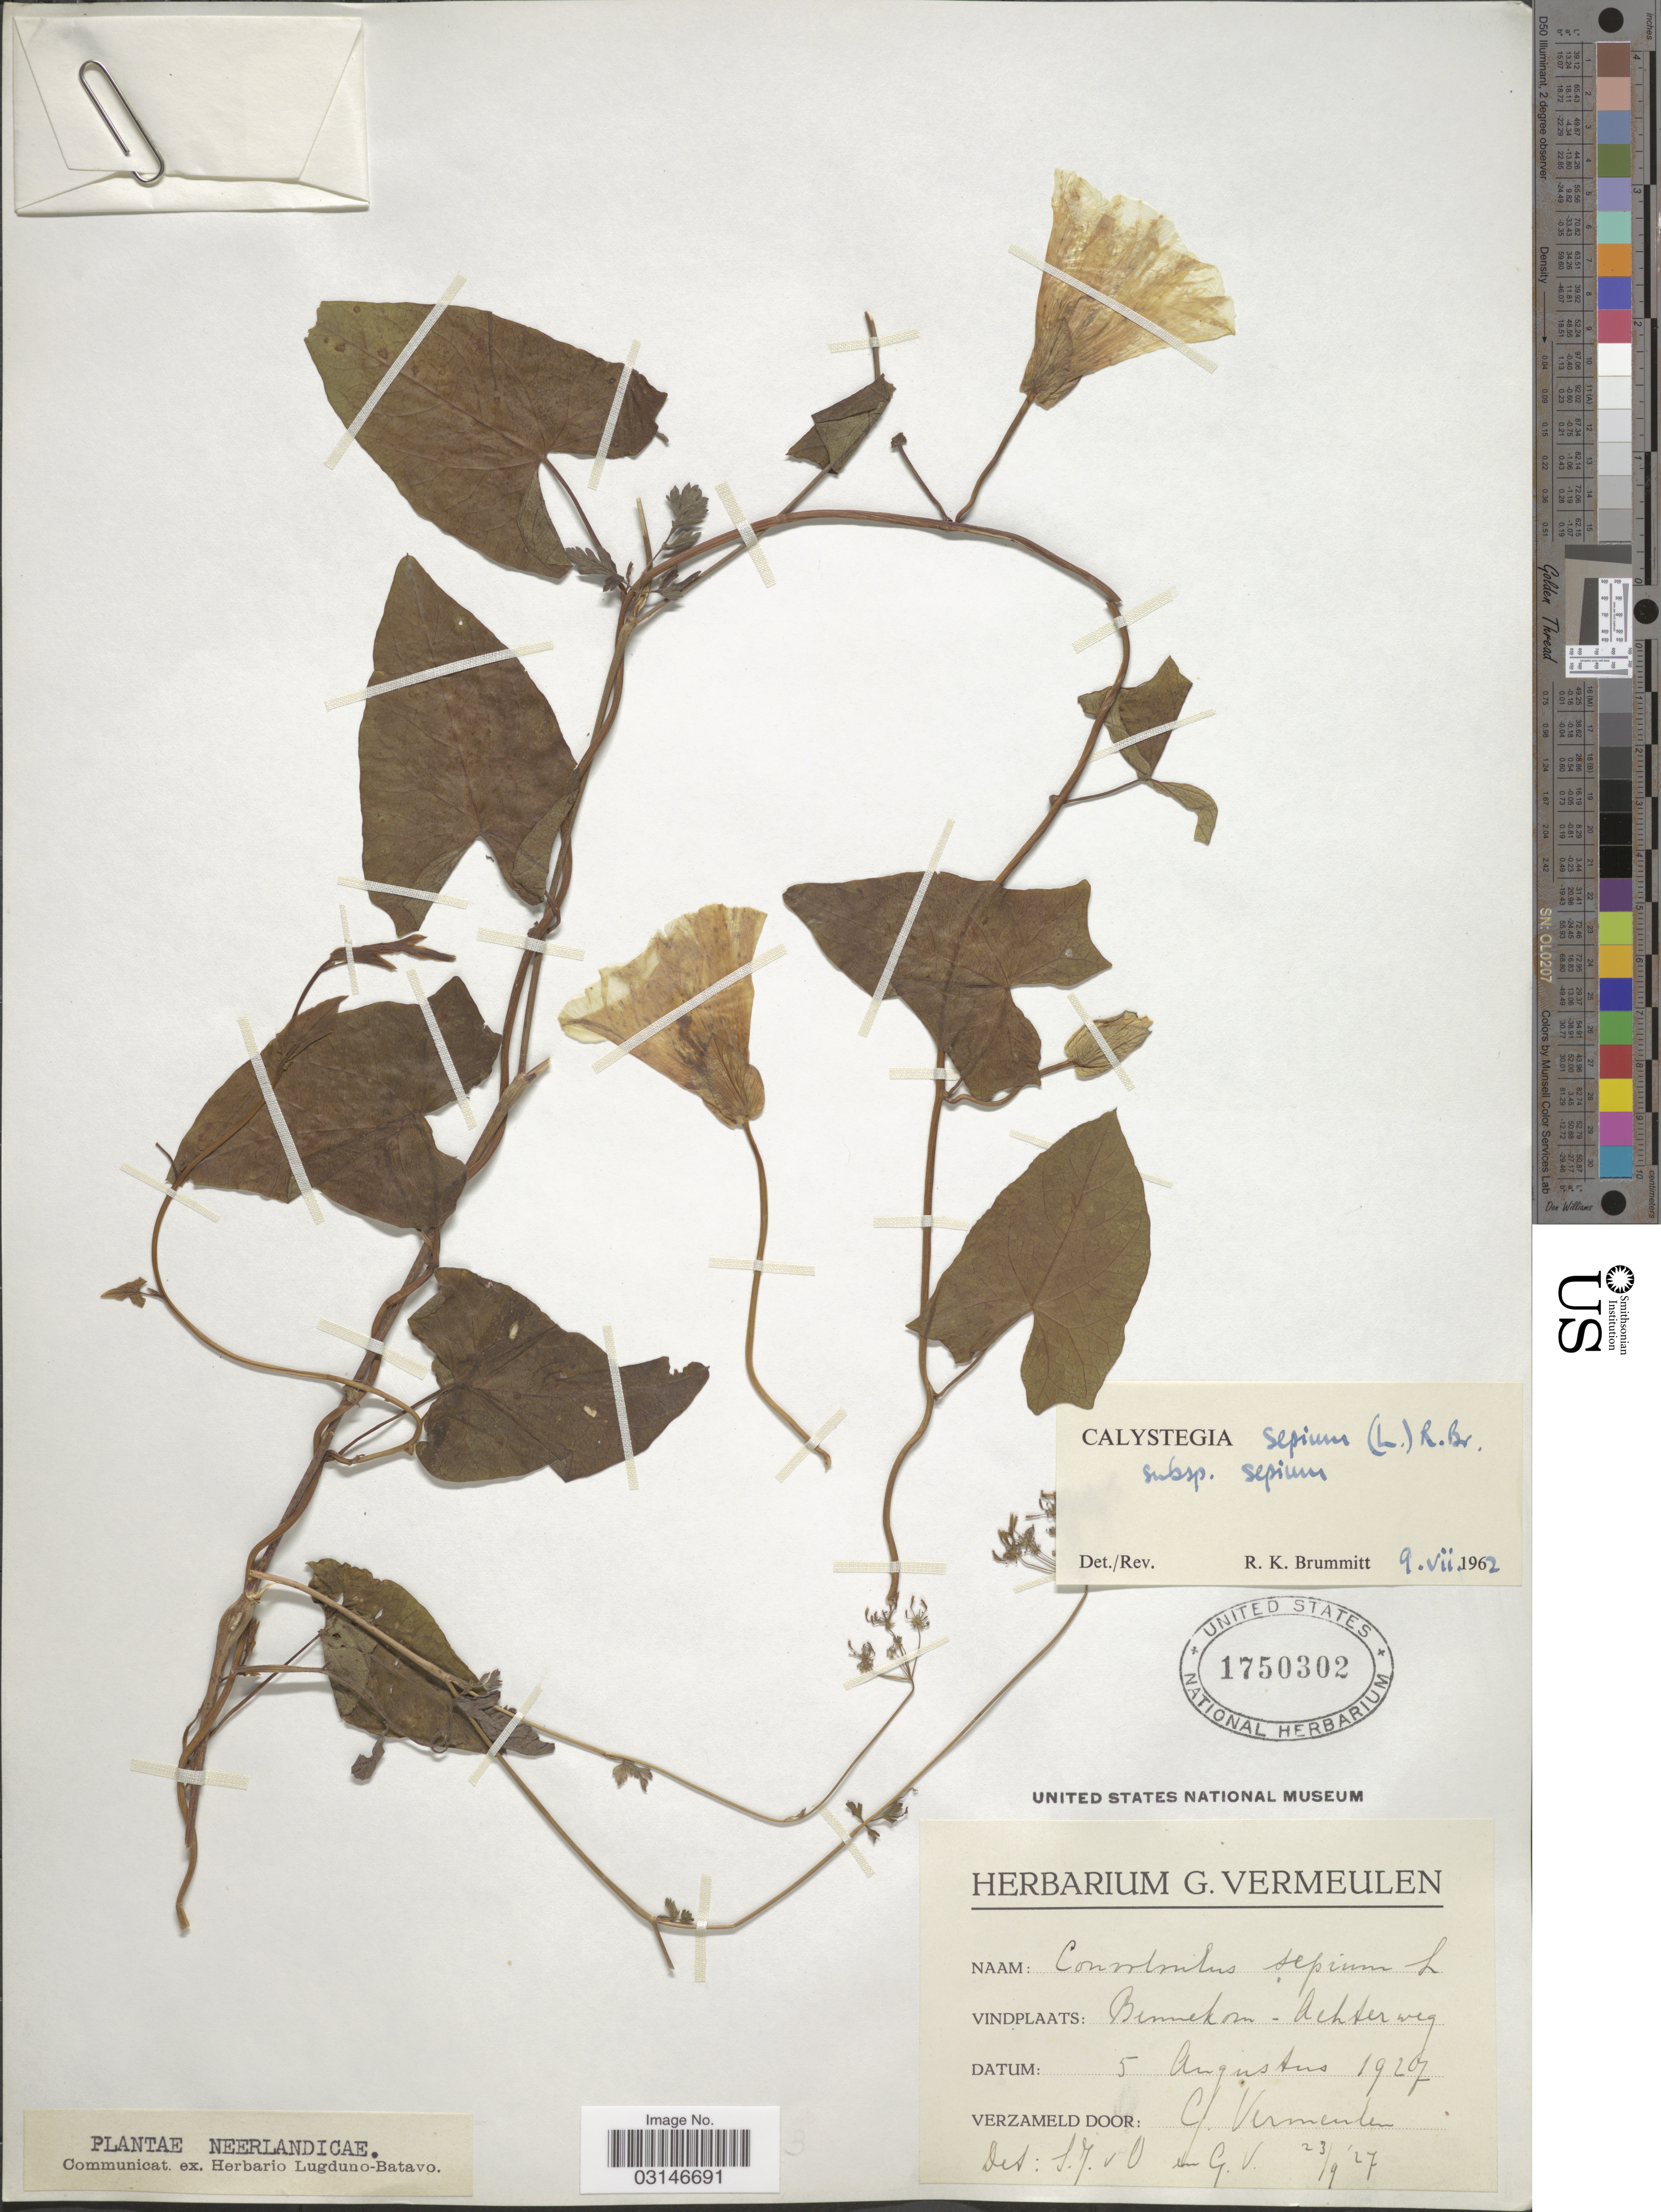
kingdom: Plantae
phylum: Tracheophyta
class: Magnoliopsida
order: Solanales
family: Convolvulaceae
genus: Calystegia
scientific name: Calystegia sepium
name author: (L.) R. Br.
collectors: G. Vermeulen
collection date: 1927-08-05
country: Netherlands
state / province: Gelderland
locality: Bennekom - Achterweg.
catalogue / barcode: US 1750302